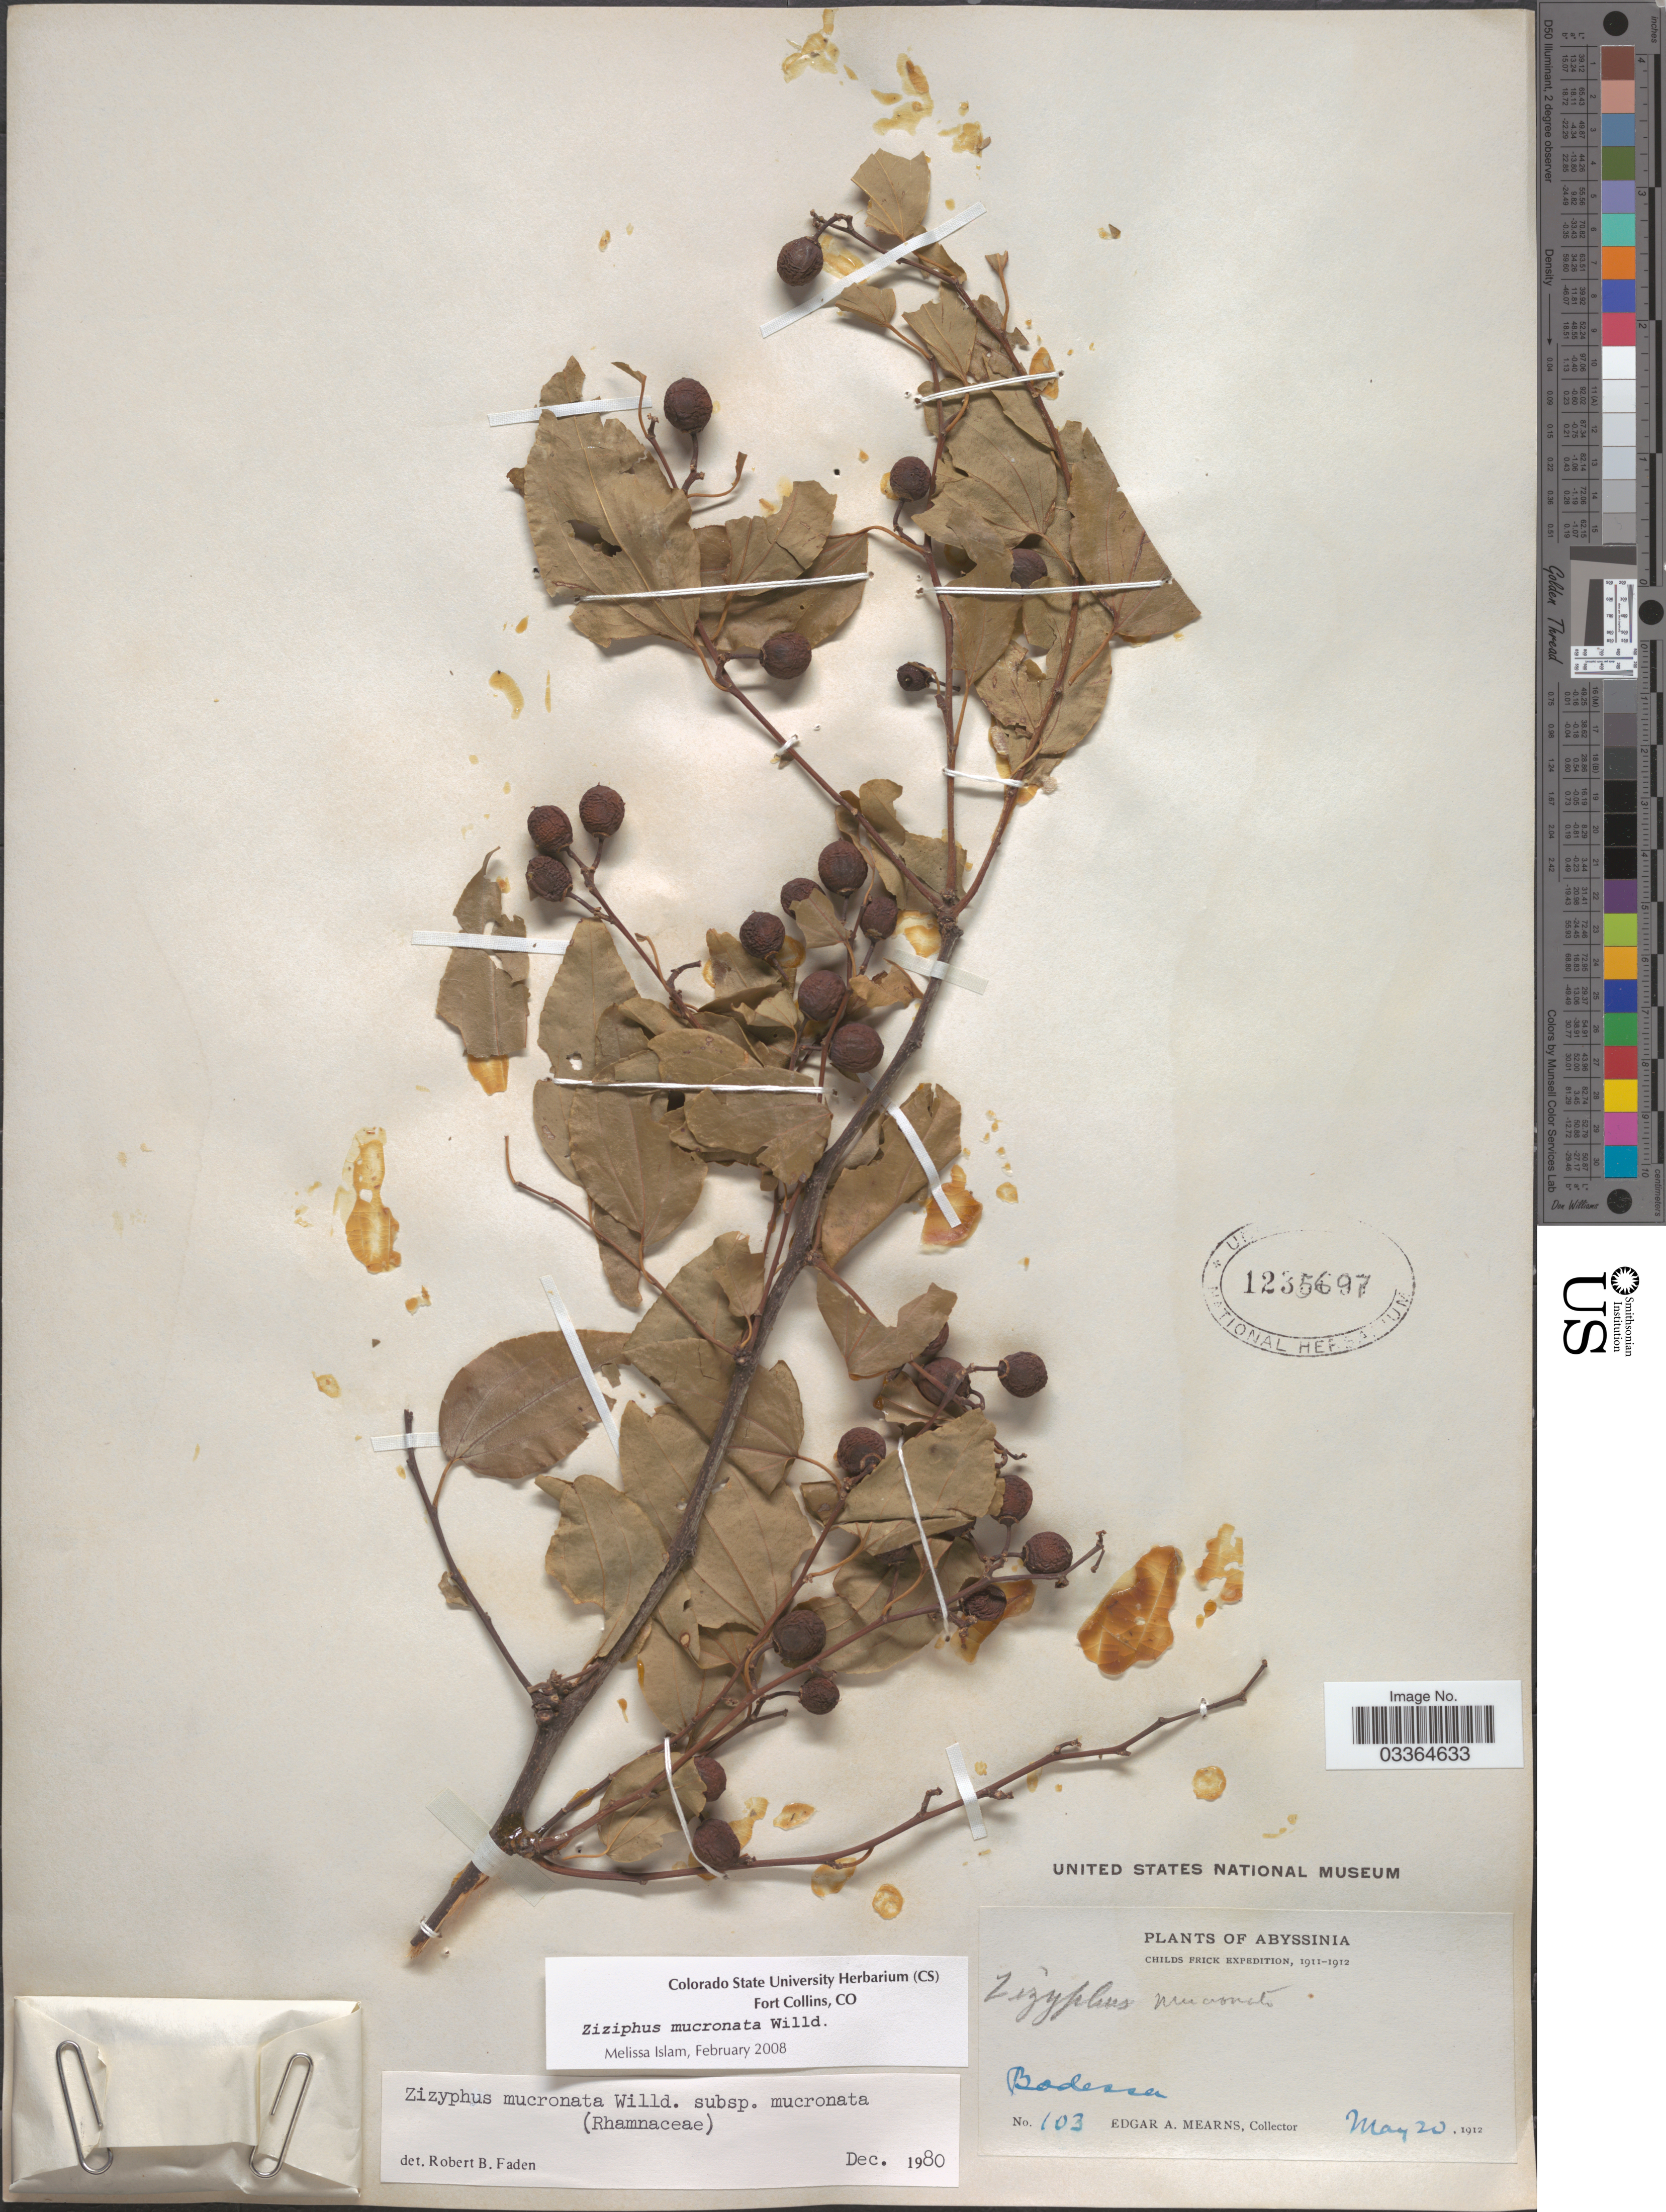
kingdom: Plantae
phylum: Tracheophyta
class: Magnoliopsida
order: Rosales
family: Rhamnaceae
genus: Ziziphus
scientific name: Ziziphus mucronata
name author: Willd.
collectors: E. A. Mearns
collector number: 103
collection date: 1912-05-20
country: Ethiopia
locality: Abyssinia. Bodessa.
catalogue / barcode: US 1235697